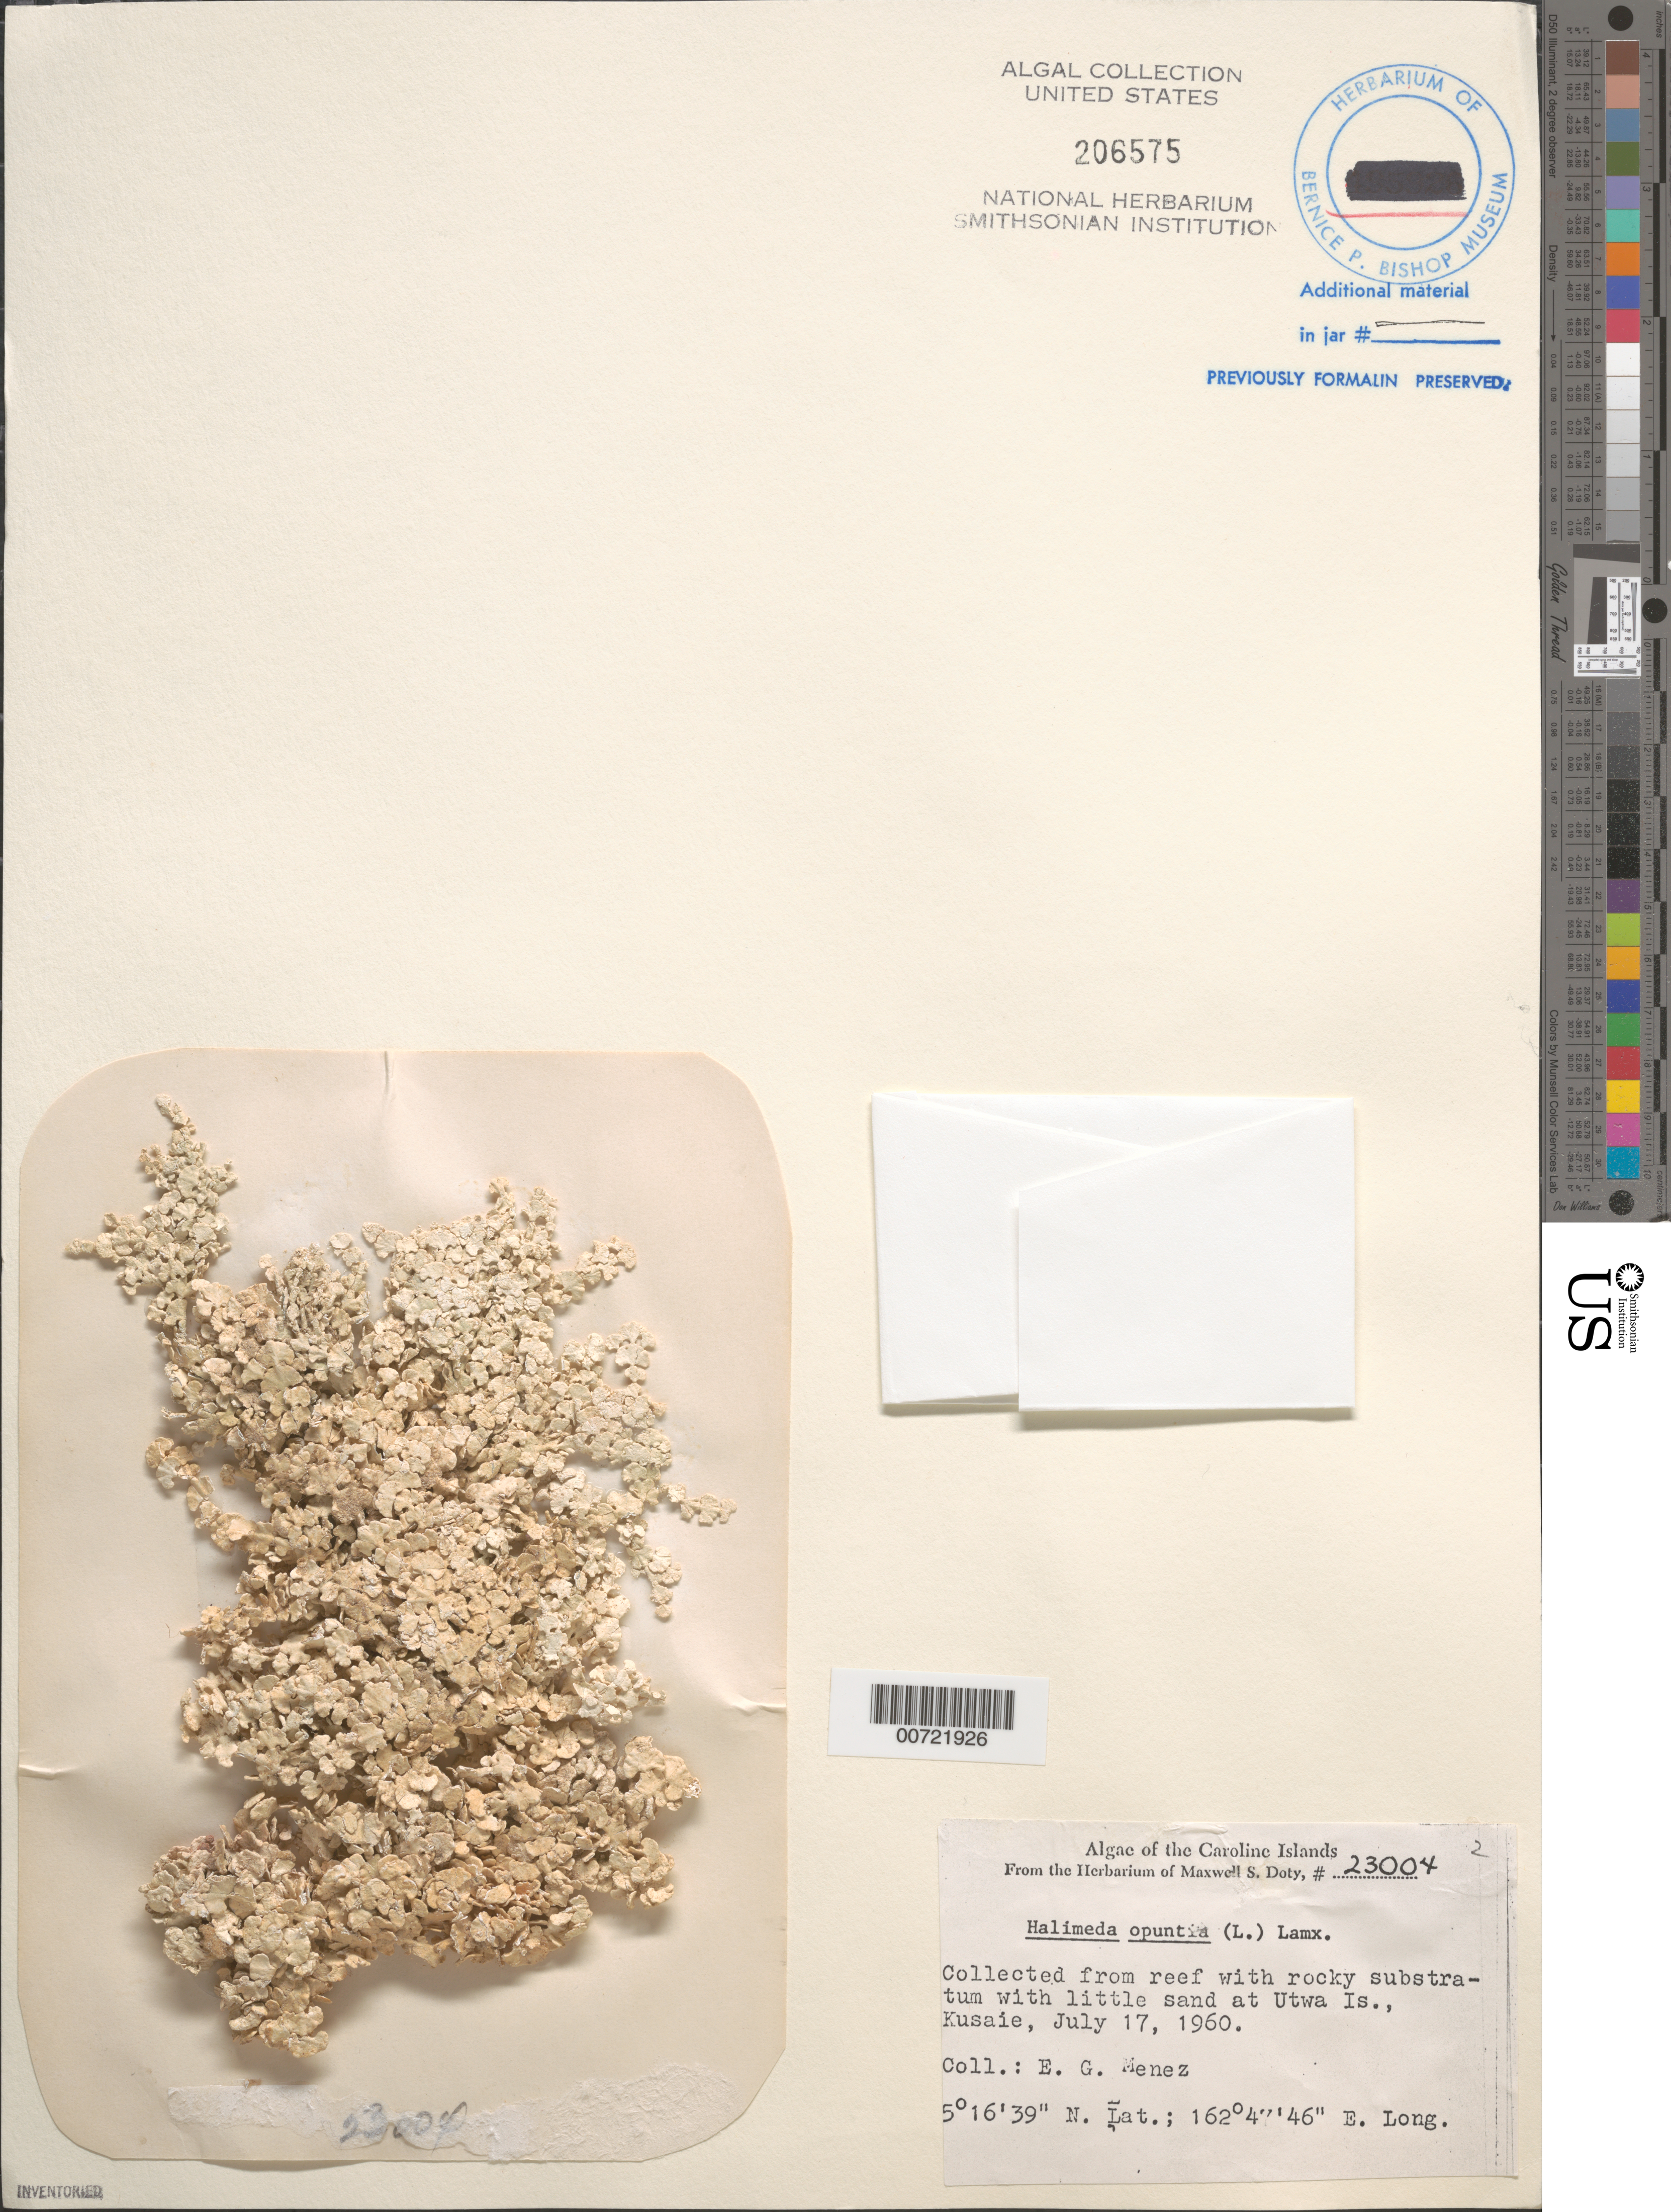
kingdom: Plantae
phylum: Chlorophyta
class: Ulvophyceae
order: Bryopsidales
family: Halimedaceae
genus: Halimeda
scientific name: Halimeda opuntia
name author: (L.) J.V.Lamouroux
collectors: Meñez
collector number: MSD 23004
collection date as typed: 17 Jul 1960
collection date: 1960-07-17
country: Micronesia, Federated States of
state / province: Kosrae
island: Utwa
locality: Utwa Island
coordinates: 5 16' 39" N, 162 47' 46" E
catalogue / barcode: US 206575